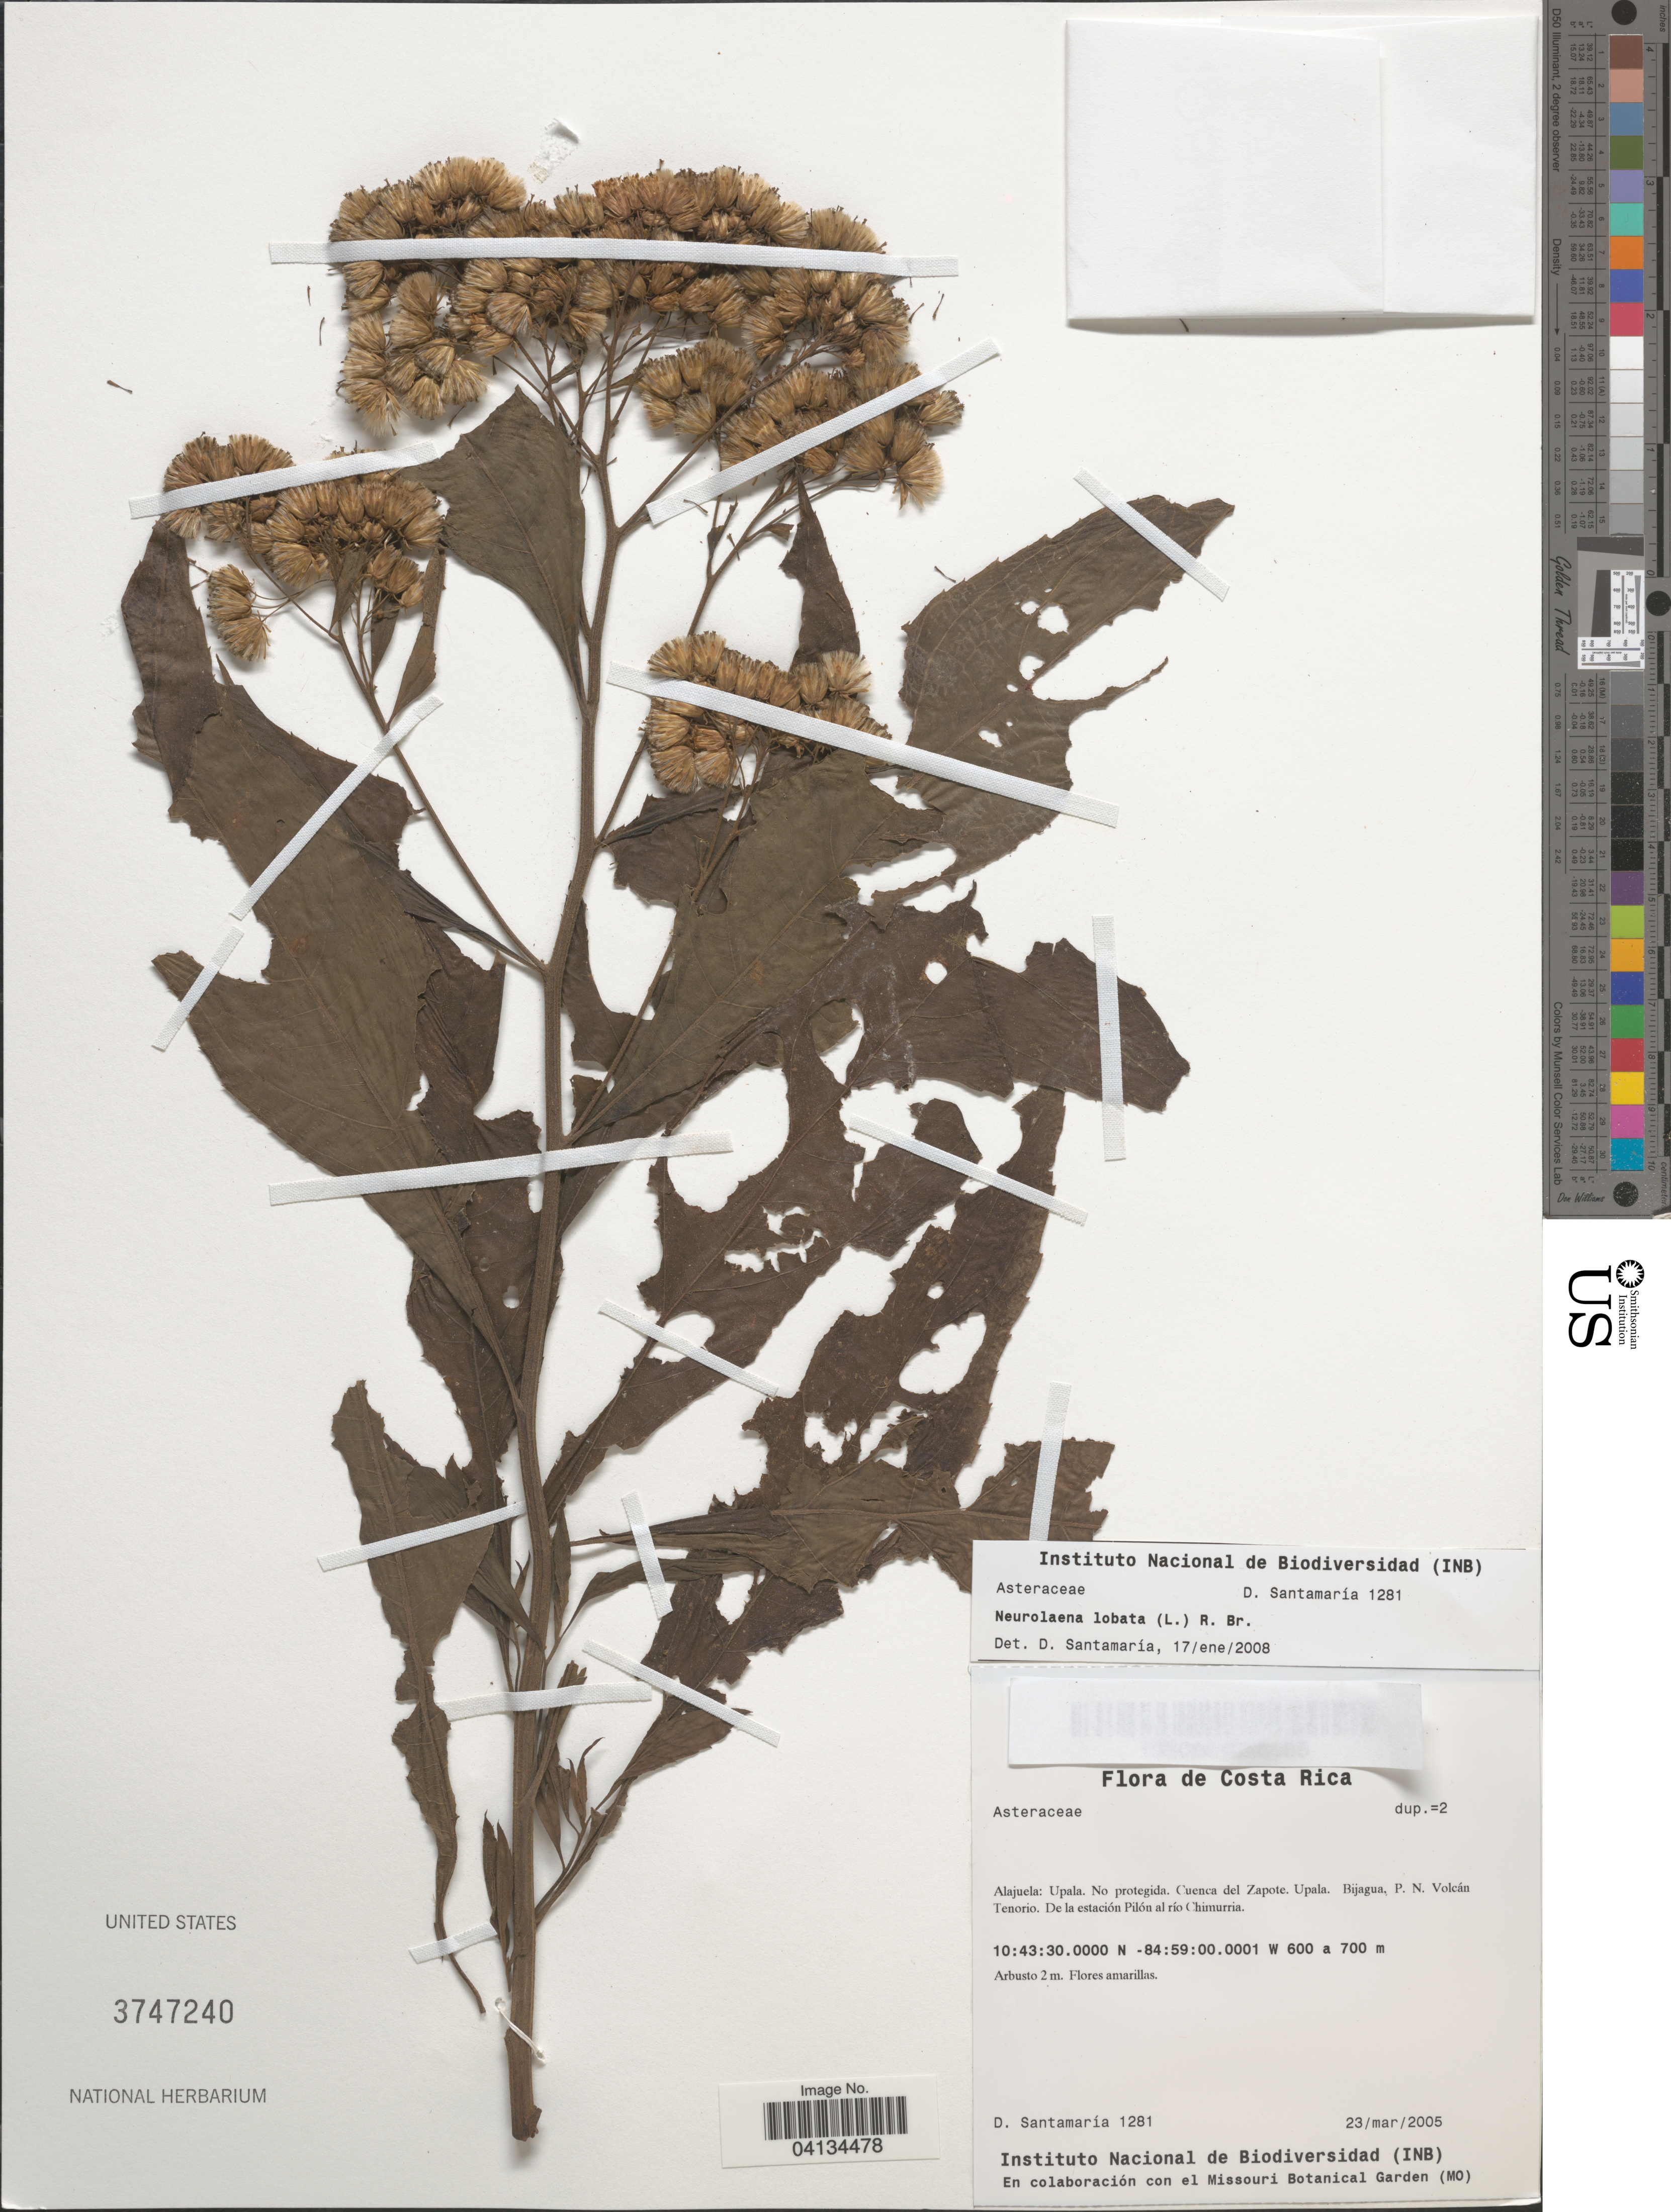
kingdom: Plantae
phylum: Tracheophyta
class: Magnoliopsida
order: Asterales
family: Asteraceae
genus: Neurolaena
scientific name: Neurolaena lobata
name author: (L.) R. Br. ex Cass.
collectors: D. Santamaria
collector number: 1281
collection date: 2005-03-23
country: Costa Rica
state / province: Alajuela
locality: Upala. No protegida. Cuenca del Zapote. Upala. Bijagua, P. N. Volcán Tenorio. De la estación Pilón al río Chimurria.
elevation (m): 600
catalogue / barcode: US 3747240